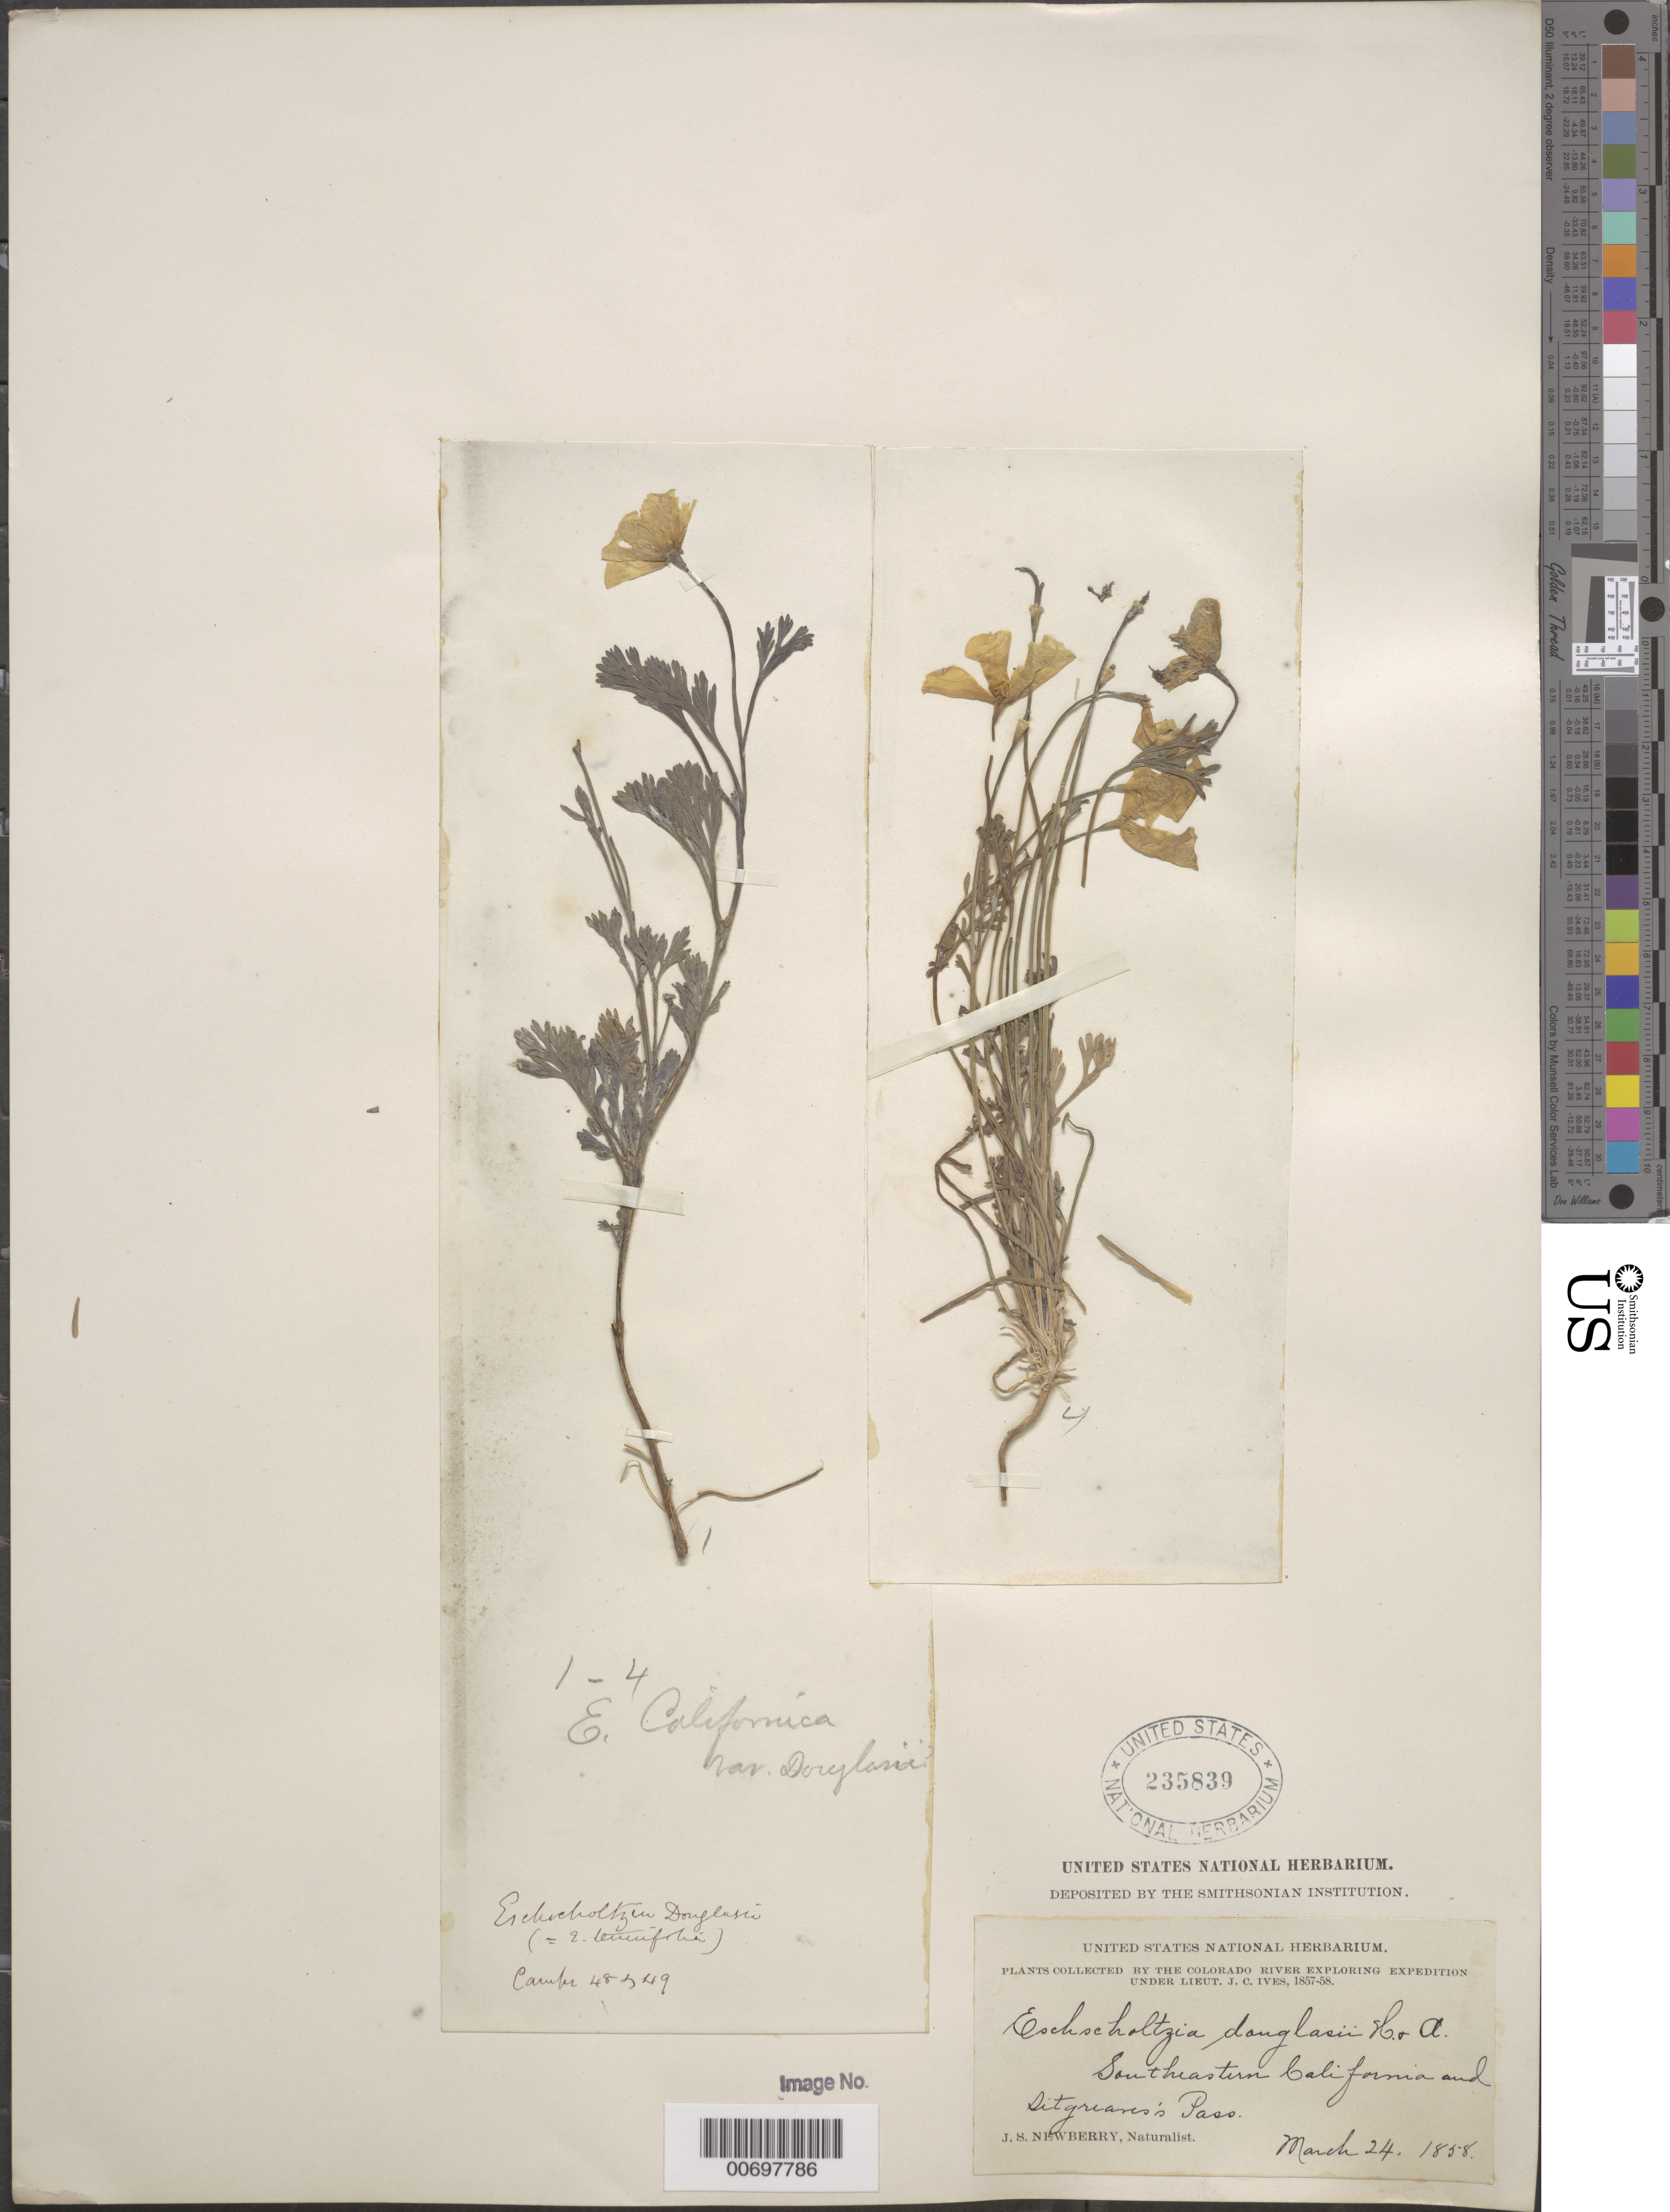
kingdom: Plantae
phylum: Tracheophyta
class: Magnoliopsida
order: Ranunculales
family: Papaveraceae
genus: Eschscholzia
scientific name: Eschscholzia californica var. douglasii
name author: Cham.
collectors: J. S. Newberry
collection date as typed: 24 Mar 1858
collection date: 1858-03-24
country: United States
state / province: California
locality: Southwest and Sitgreares's Pass.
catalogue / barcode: US 235839